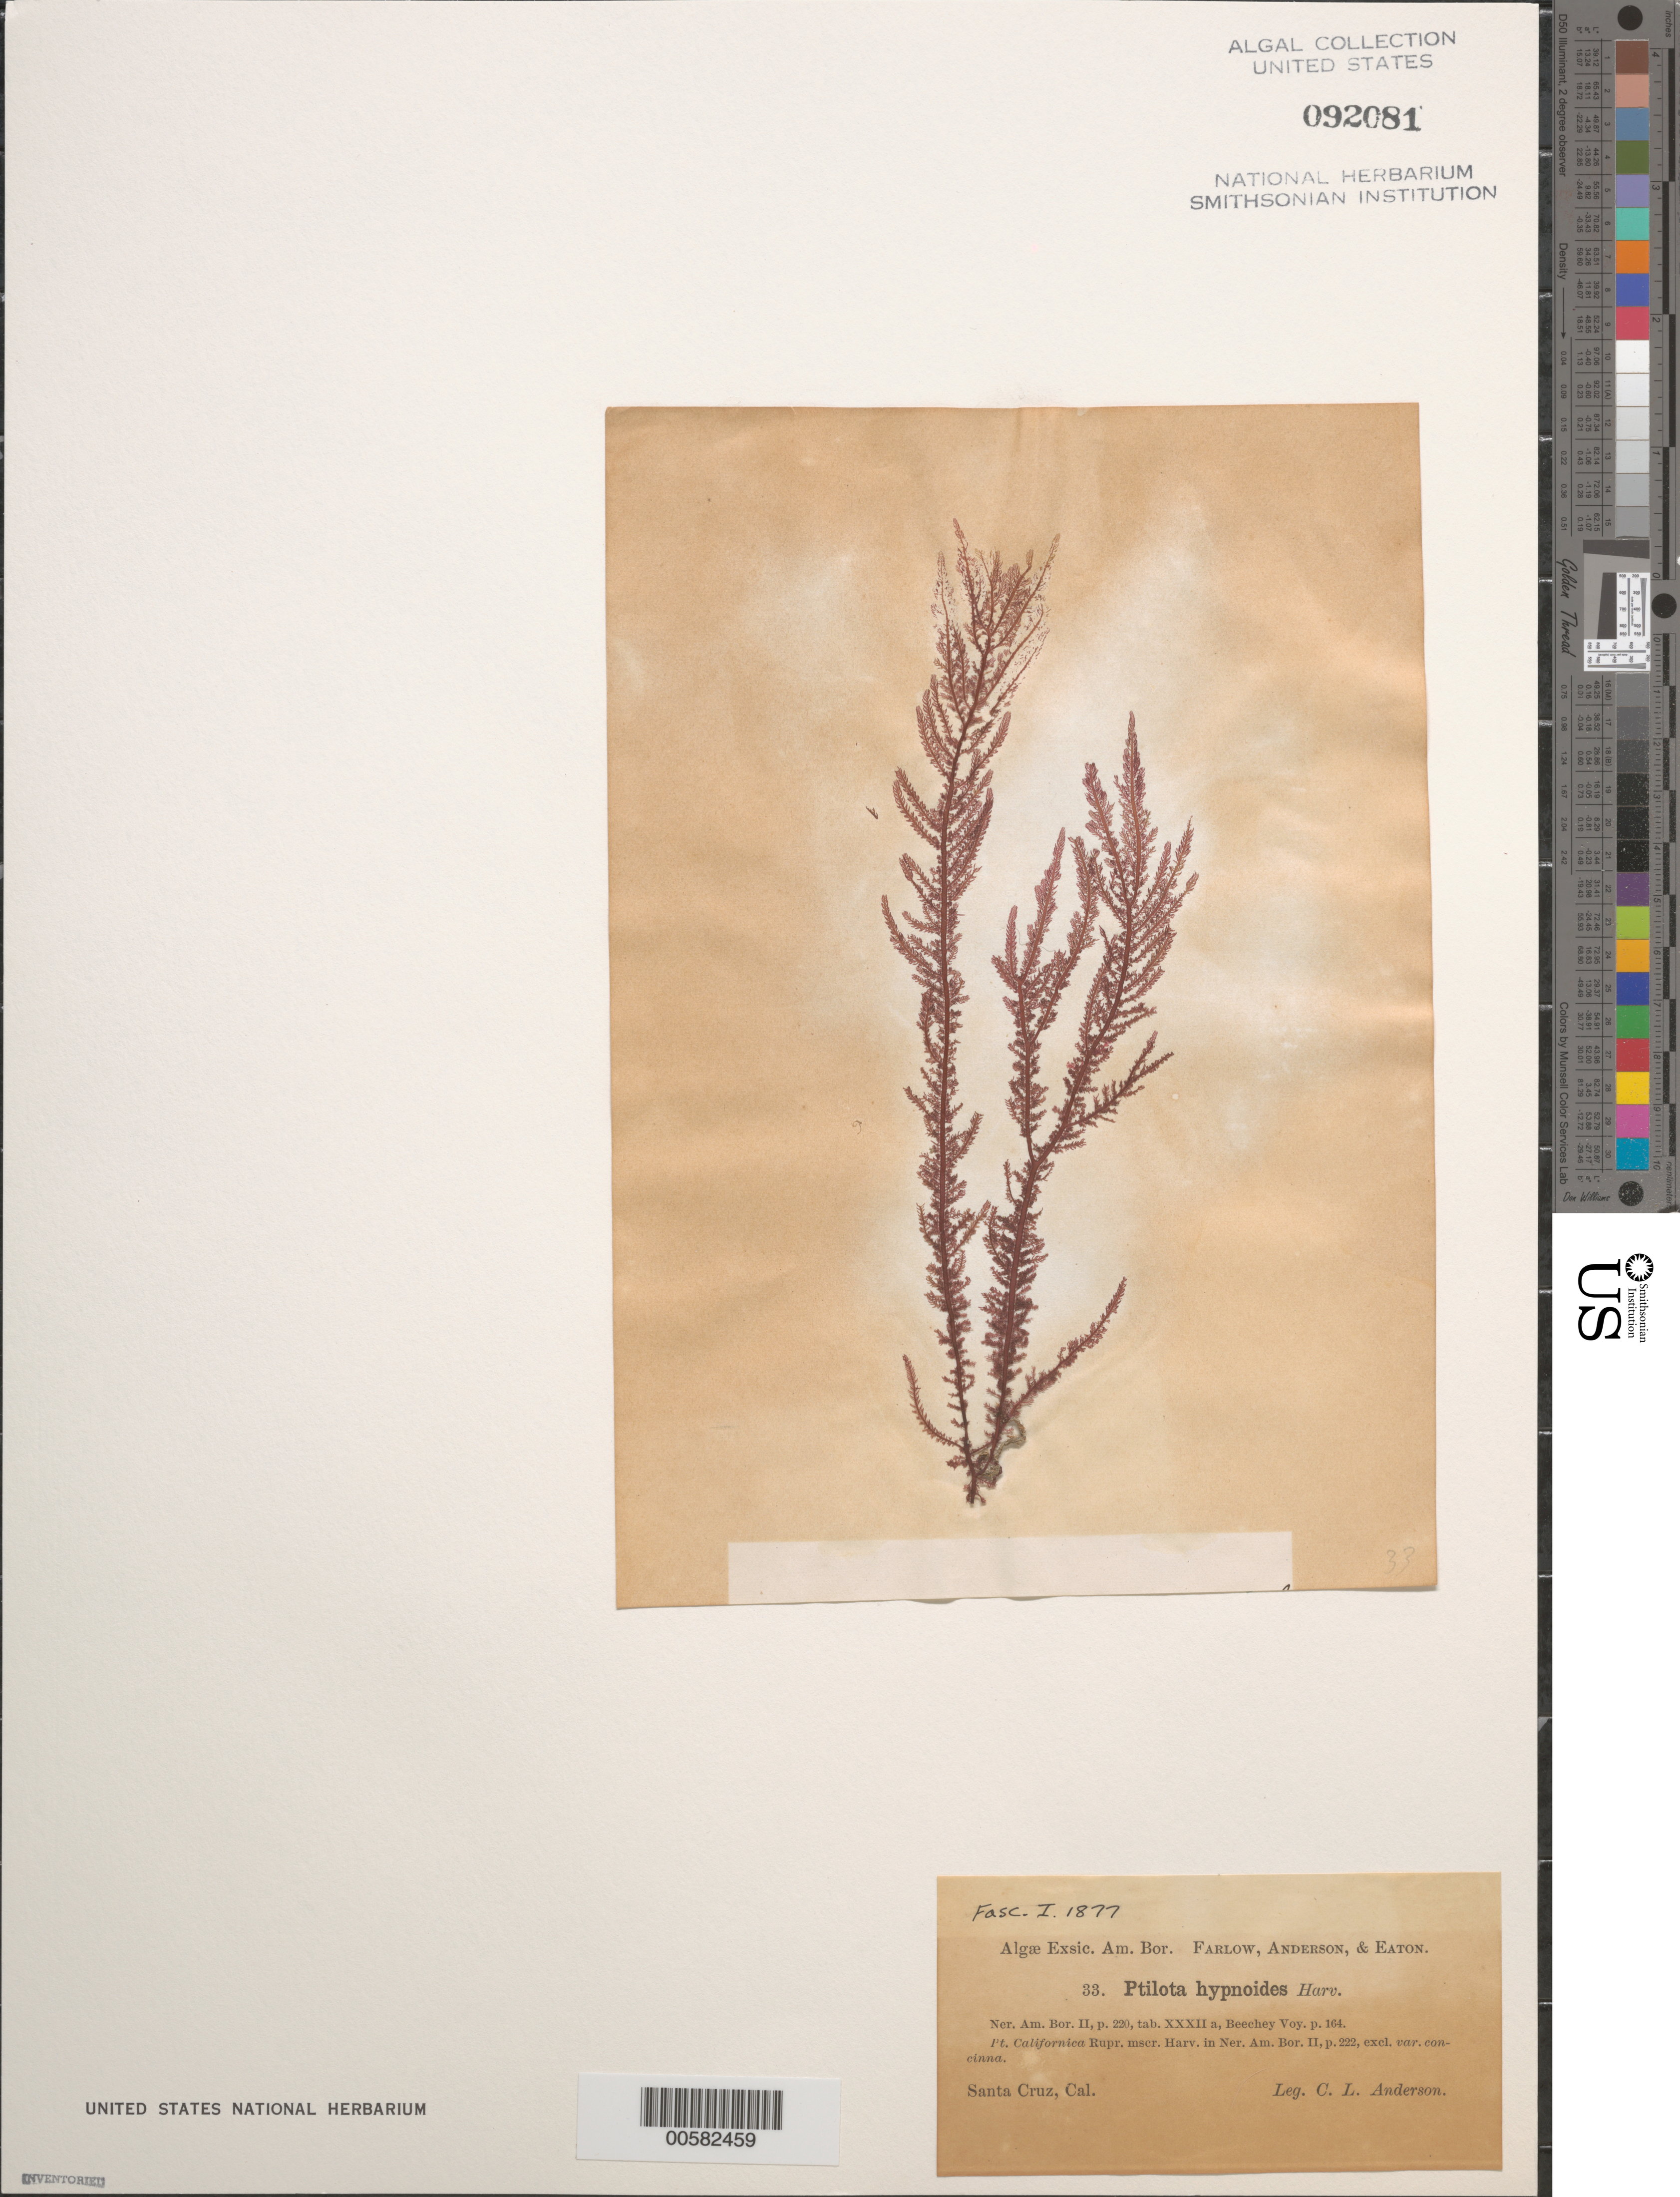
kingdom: Plantae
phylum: Rhodophyta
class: Florideophyceae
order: Ceramiales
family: Wrangeliaceae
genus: Ptilota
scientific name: Ptilota hypnoides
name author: Harv. in Hook. & Arn.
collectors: C. L. Anderson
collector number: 33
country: United States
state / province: California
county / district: Santa Cruz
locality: Santa Cruz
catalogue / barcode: US 92081